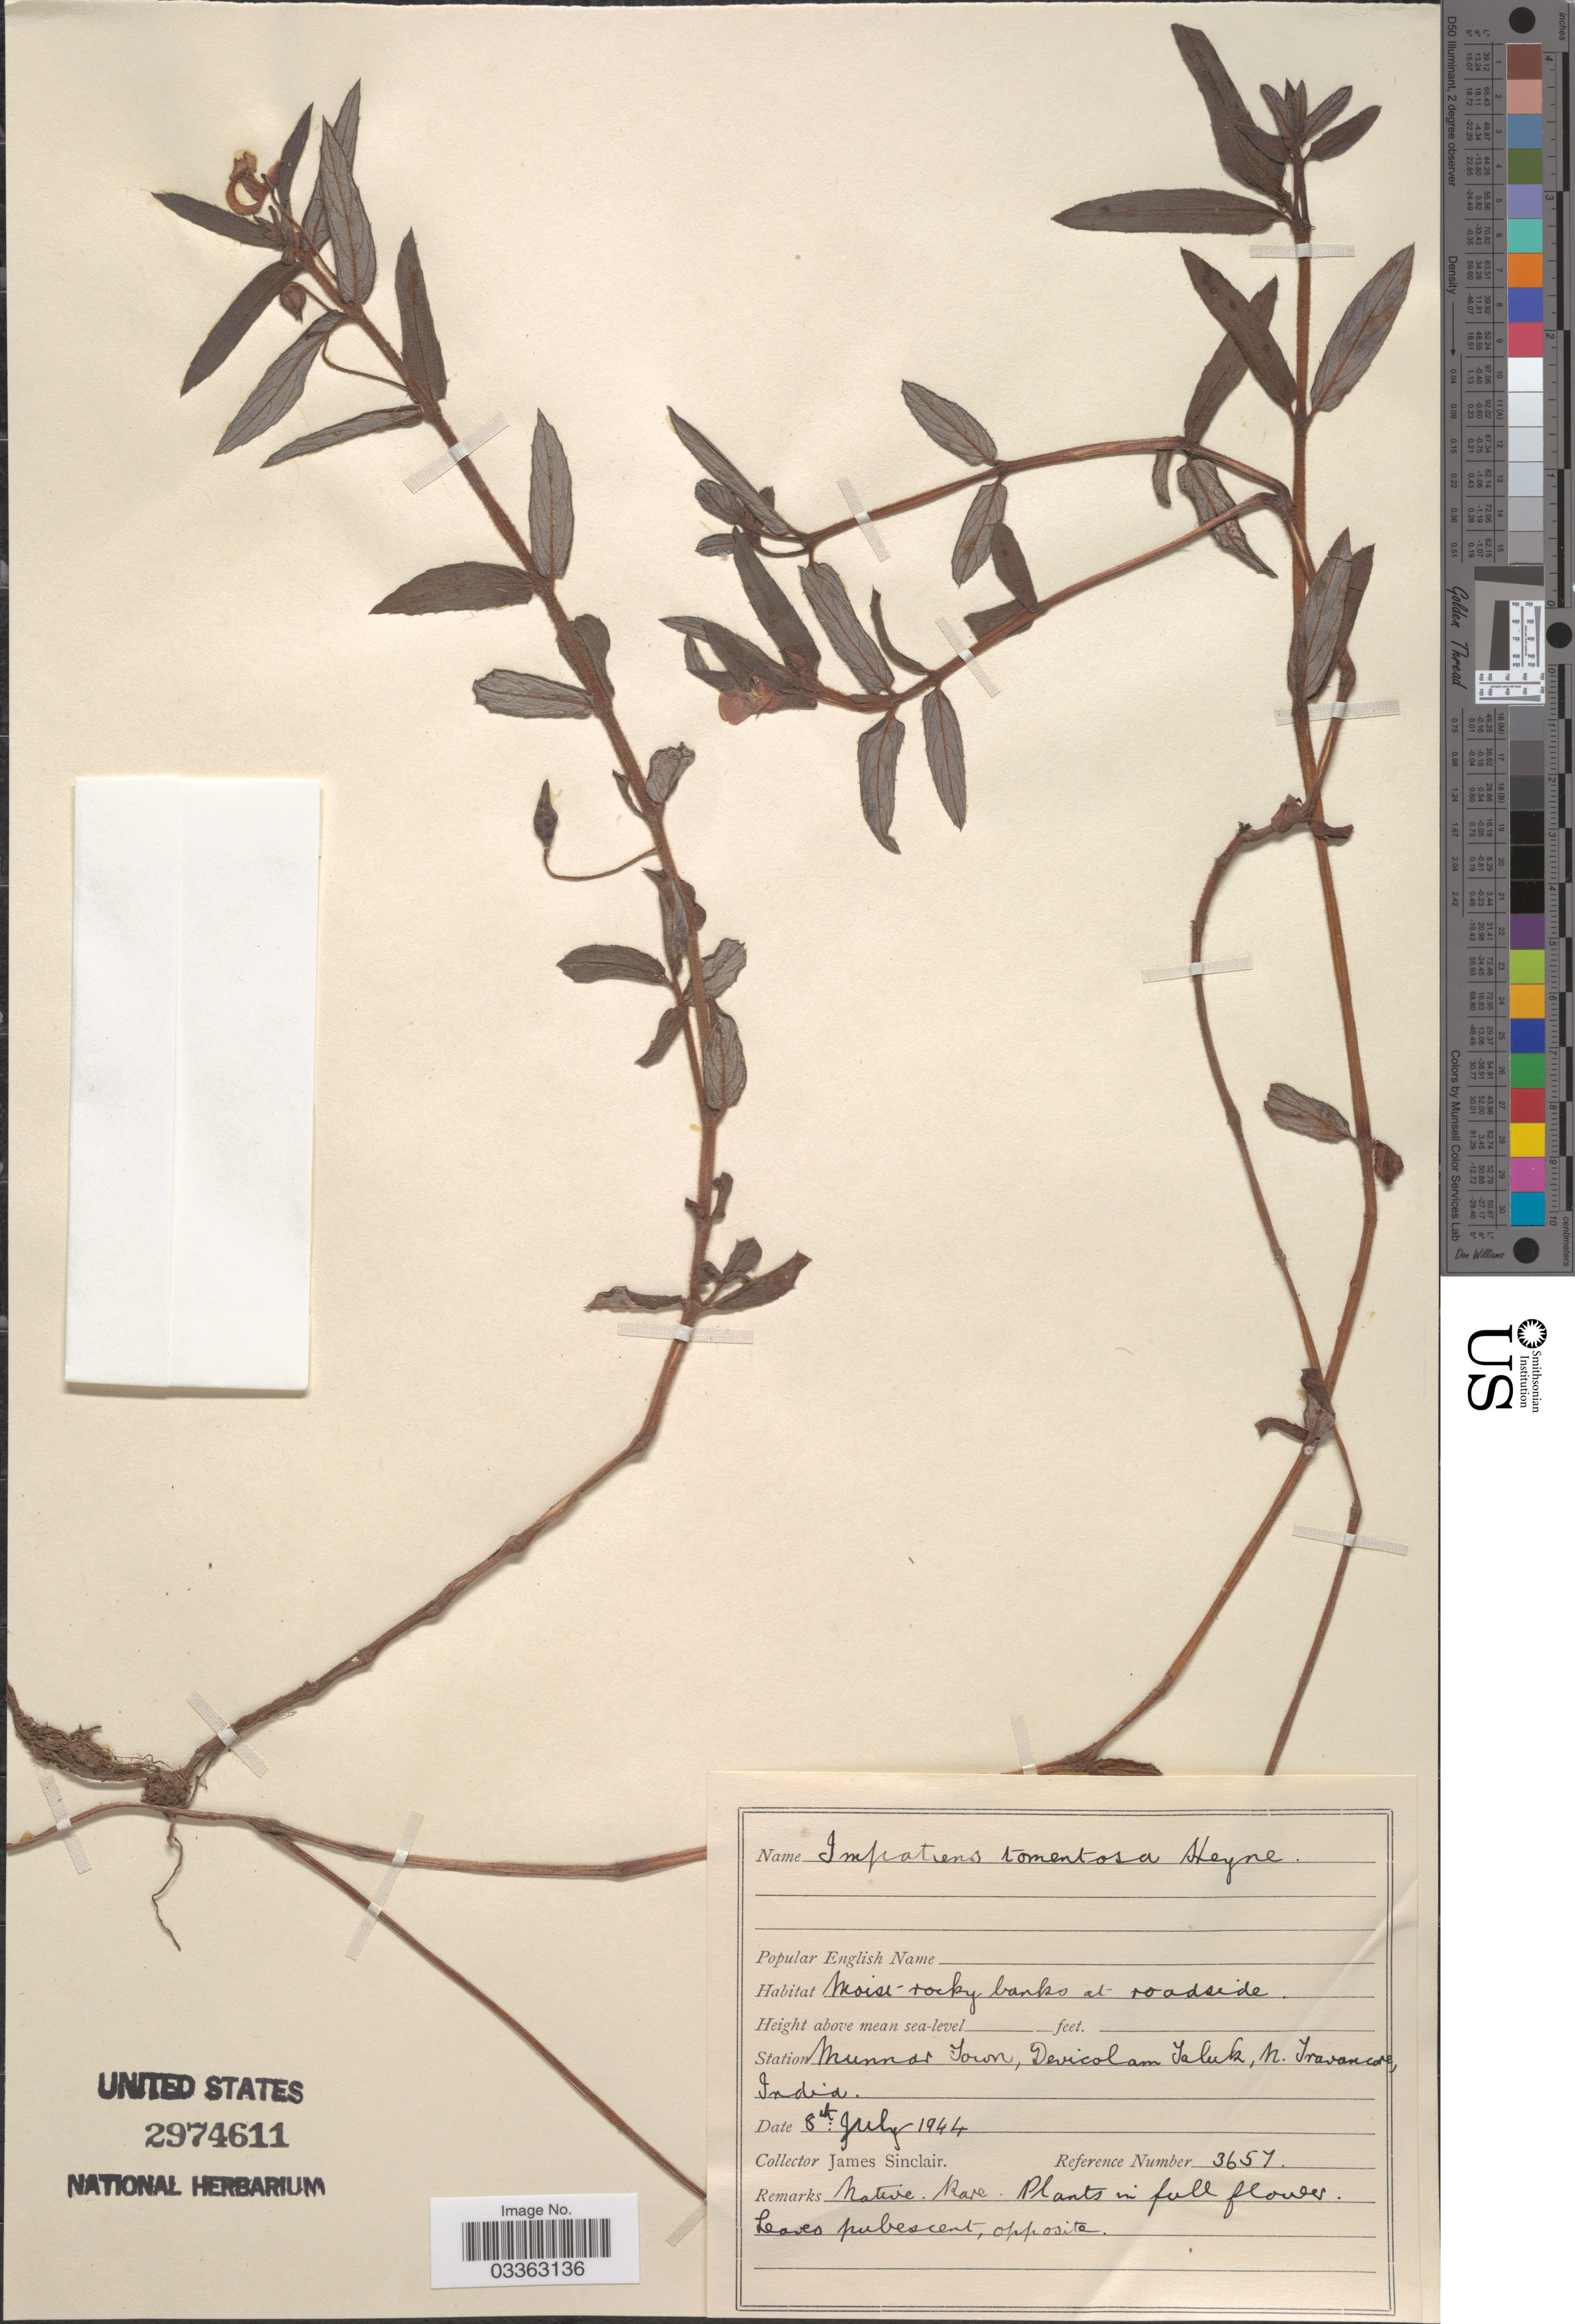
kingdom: Plantae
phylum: Tracheophyta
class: Magnoliopsida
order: Ericales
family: Balsaminaceae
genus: Impatiens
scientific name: Impatiens tomentosa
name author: B. Heyne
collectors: J. Sinclair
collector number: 3657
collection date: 1944-07-08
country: India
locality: Station Munnar Town, Devicolam Taluk, N. Travancore.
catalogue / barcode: US 2974611